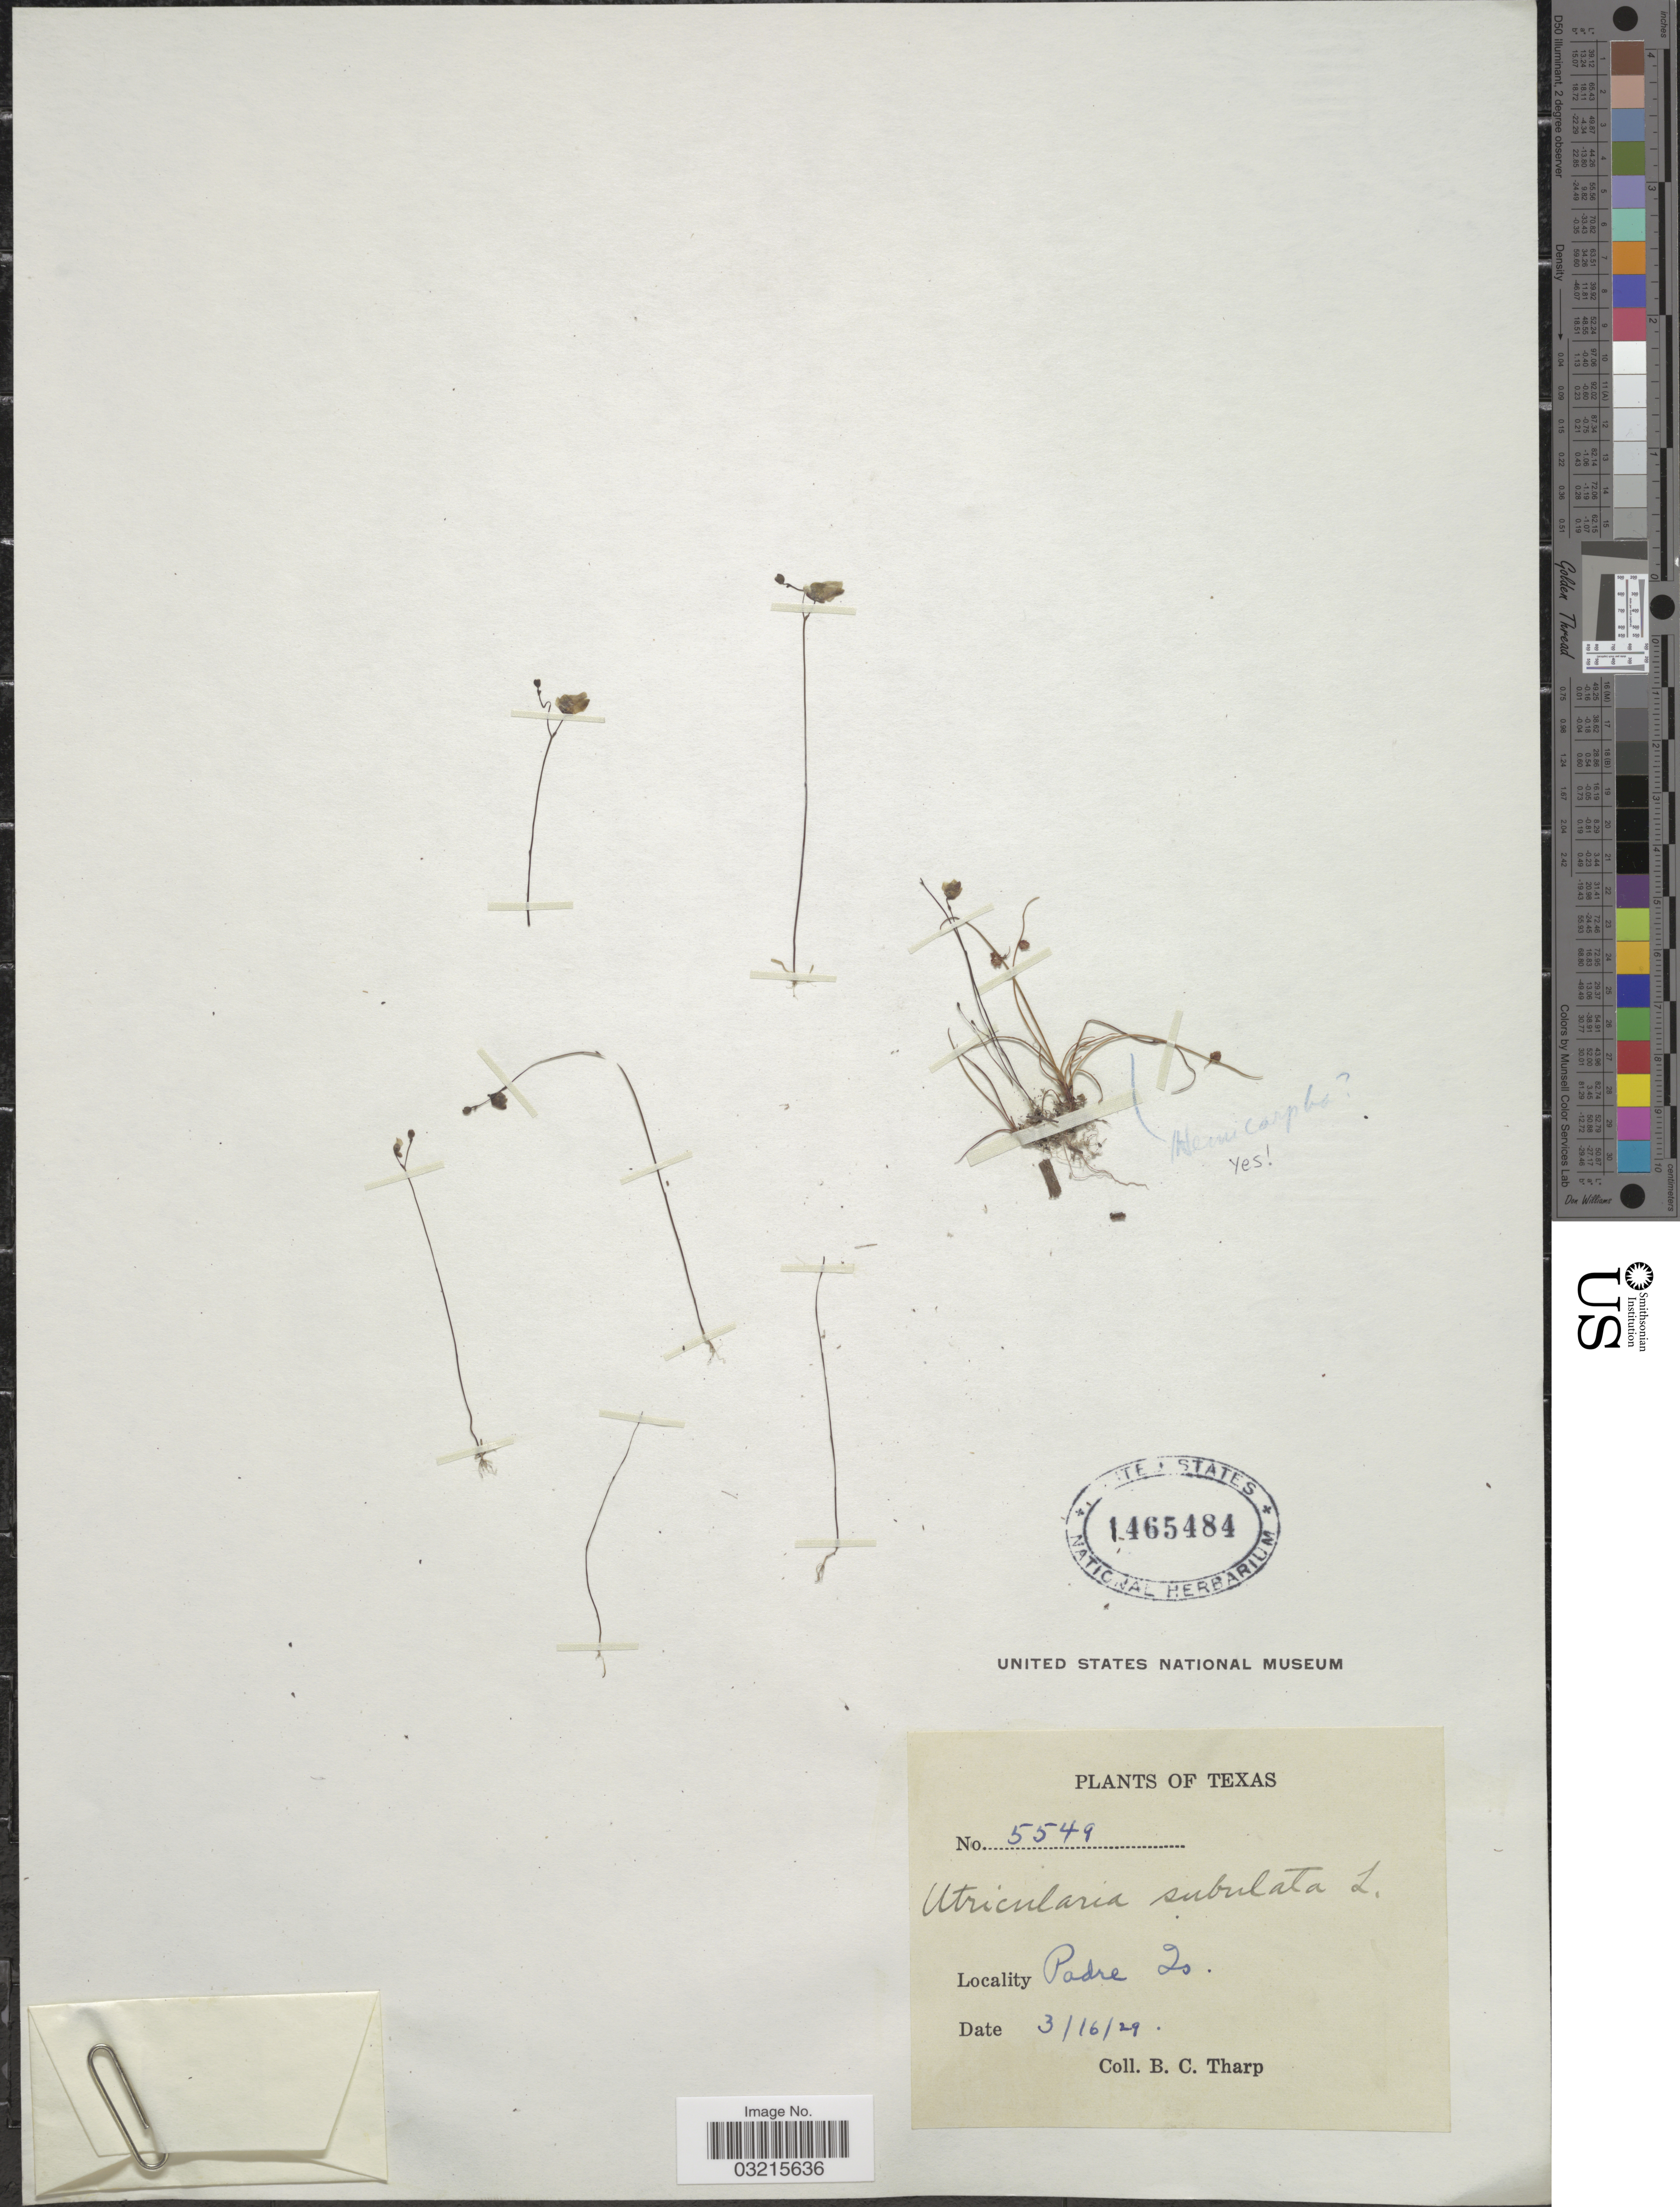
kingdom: Plantae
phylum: Tracheophyta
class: Magnoliopsida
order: Lamiales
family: Lentibulariaceae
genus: Utricularia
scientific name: Utricularia subulata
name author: L.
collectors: B. C. Tharp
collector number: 5549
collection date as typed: Transcribed d/m/y: 16/3/29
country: United States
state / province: Texas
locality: Padre Is.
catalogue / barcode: US 1465484